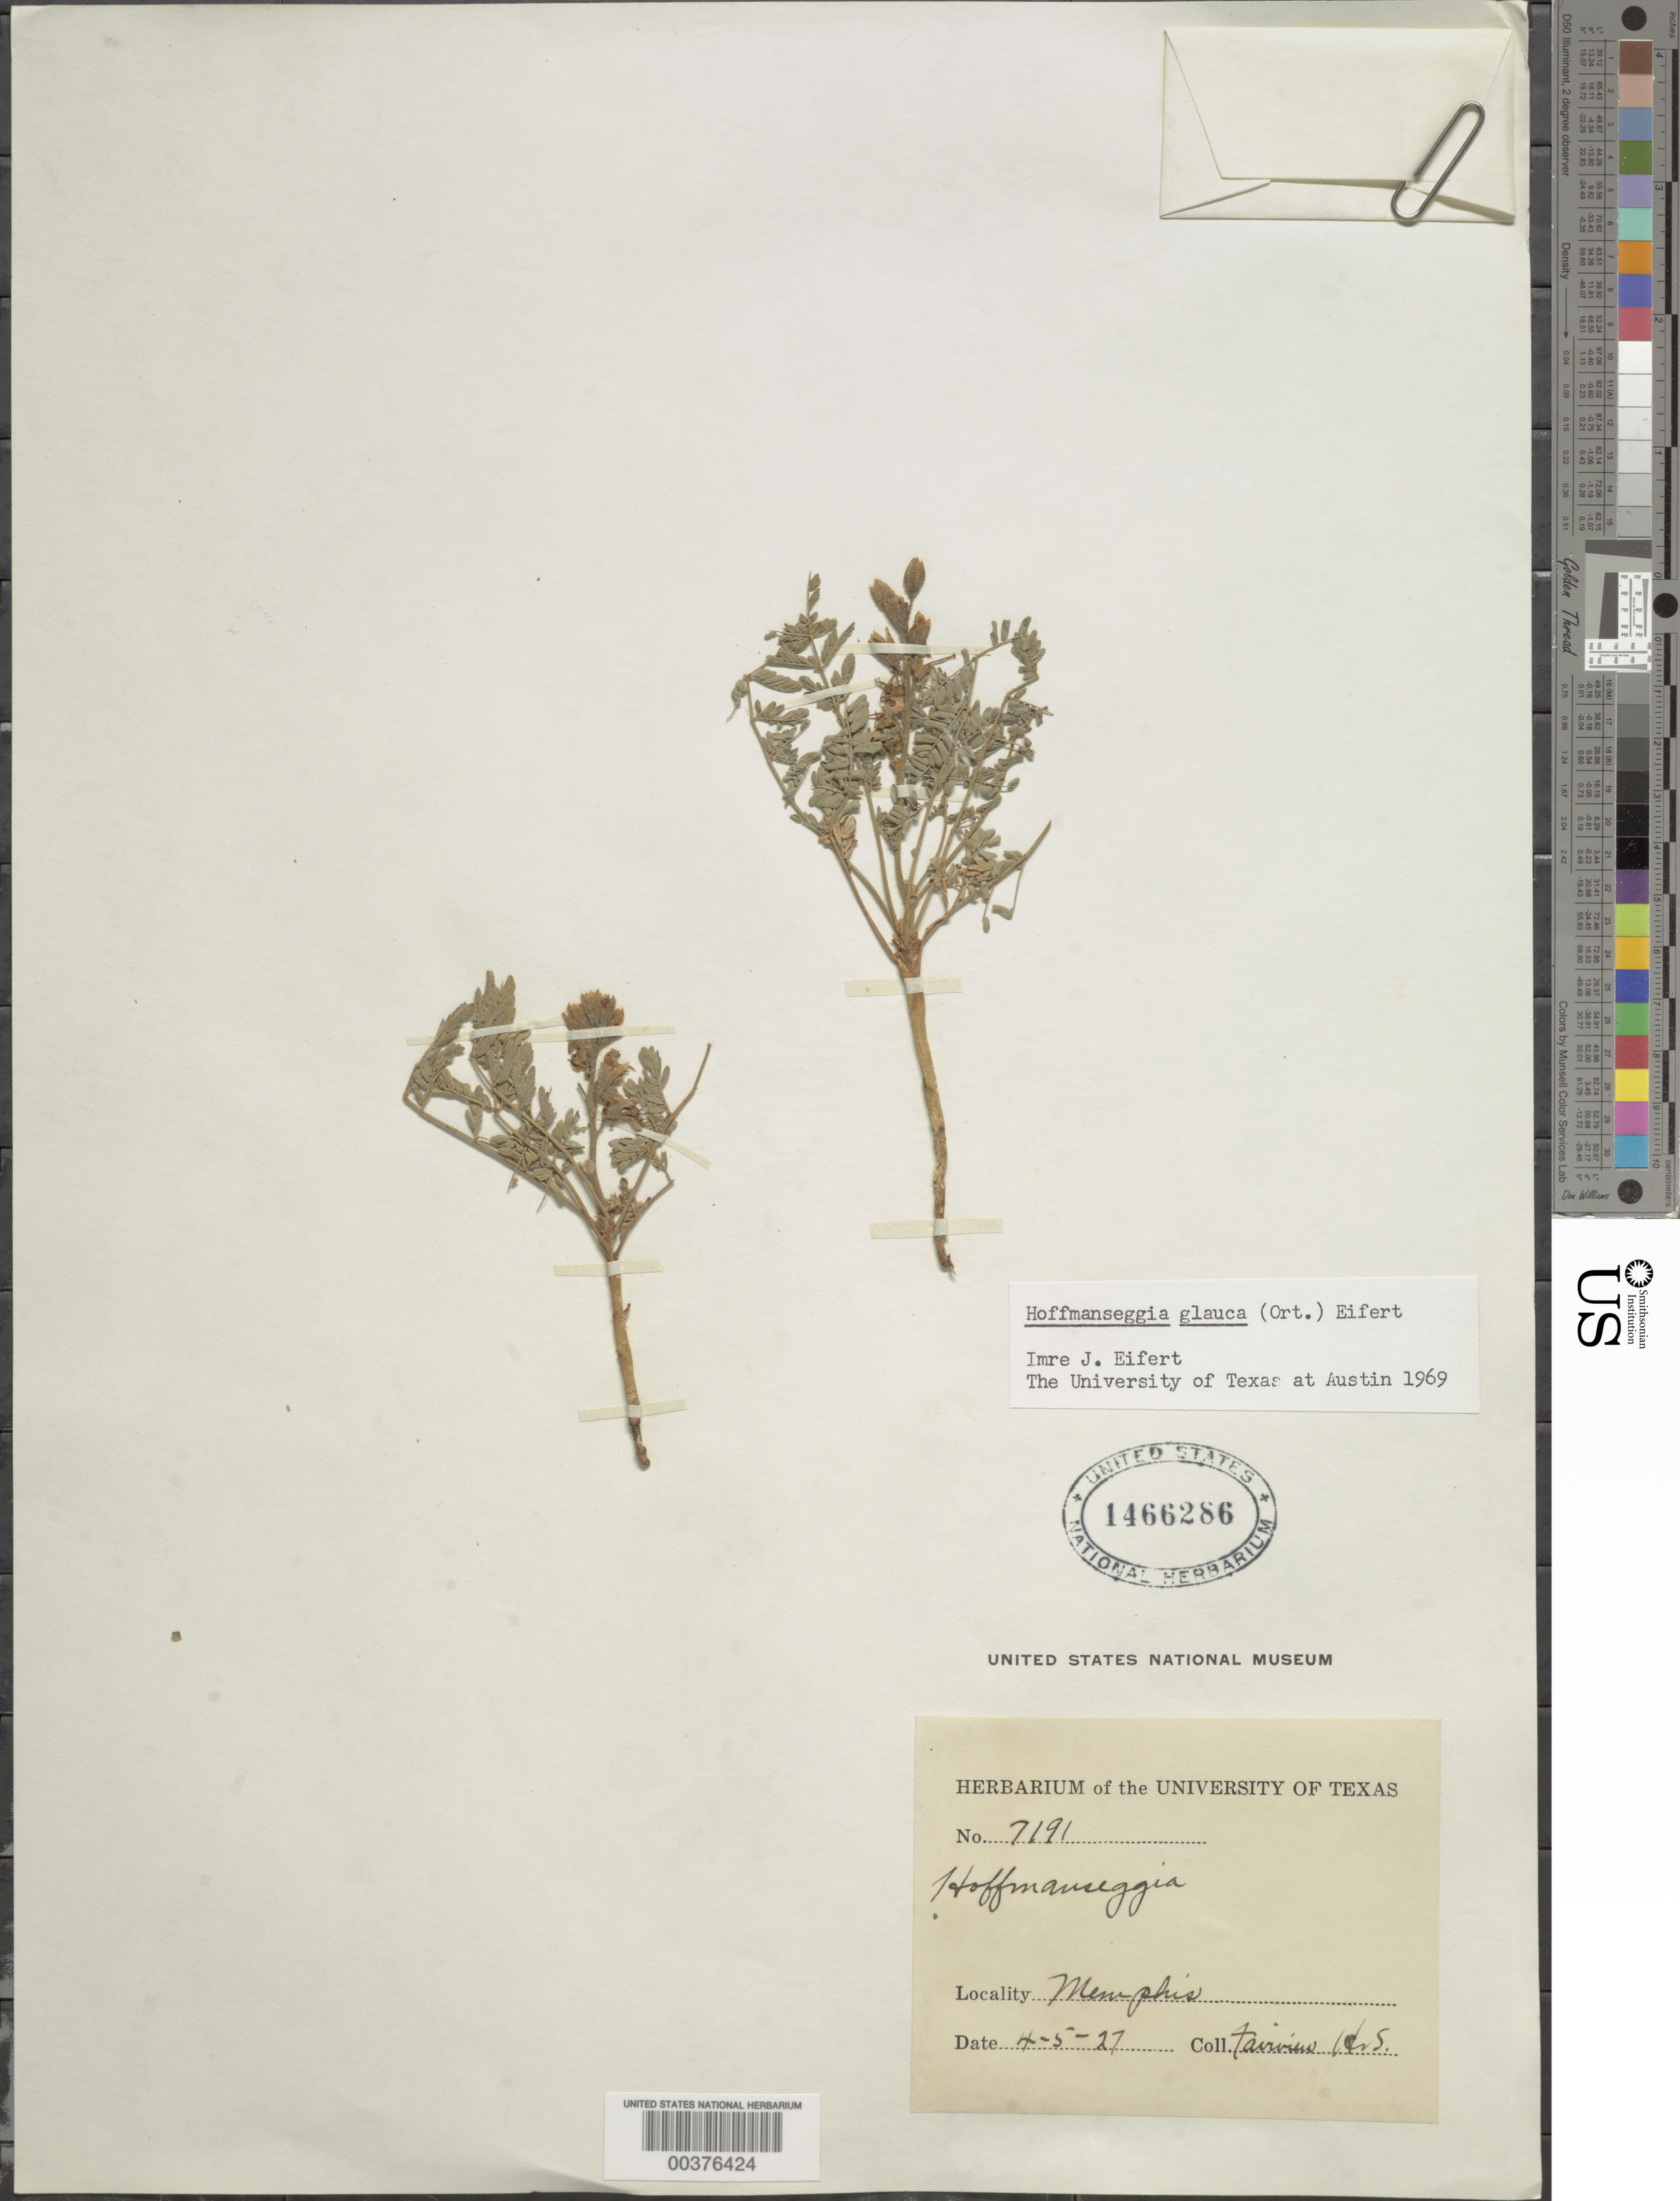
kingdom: Plantae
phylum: Tracheophyta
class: Magnoliopsida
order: Fabales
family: Fabaceae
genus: Hoffmannseggia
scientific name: Hoffmannseggia glauca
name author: (Ortega) Eifert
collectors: H. Fairview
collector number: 7191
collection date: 1927-04-05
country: United States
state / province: Texas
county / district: Hall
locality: Memphis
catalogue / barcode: US 1466286